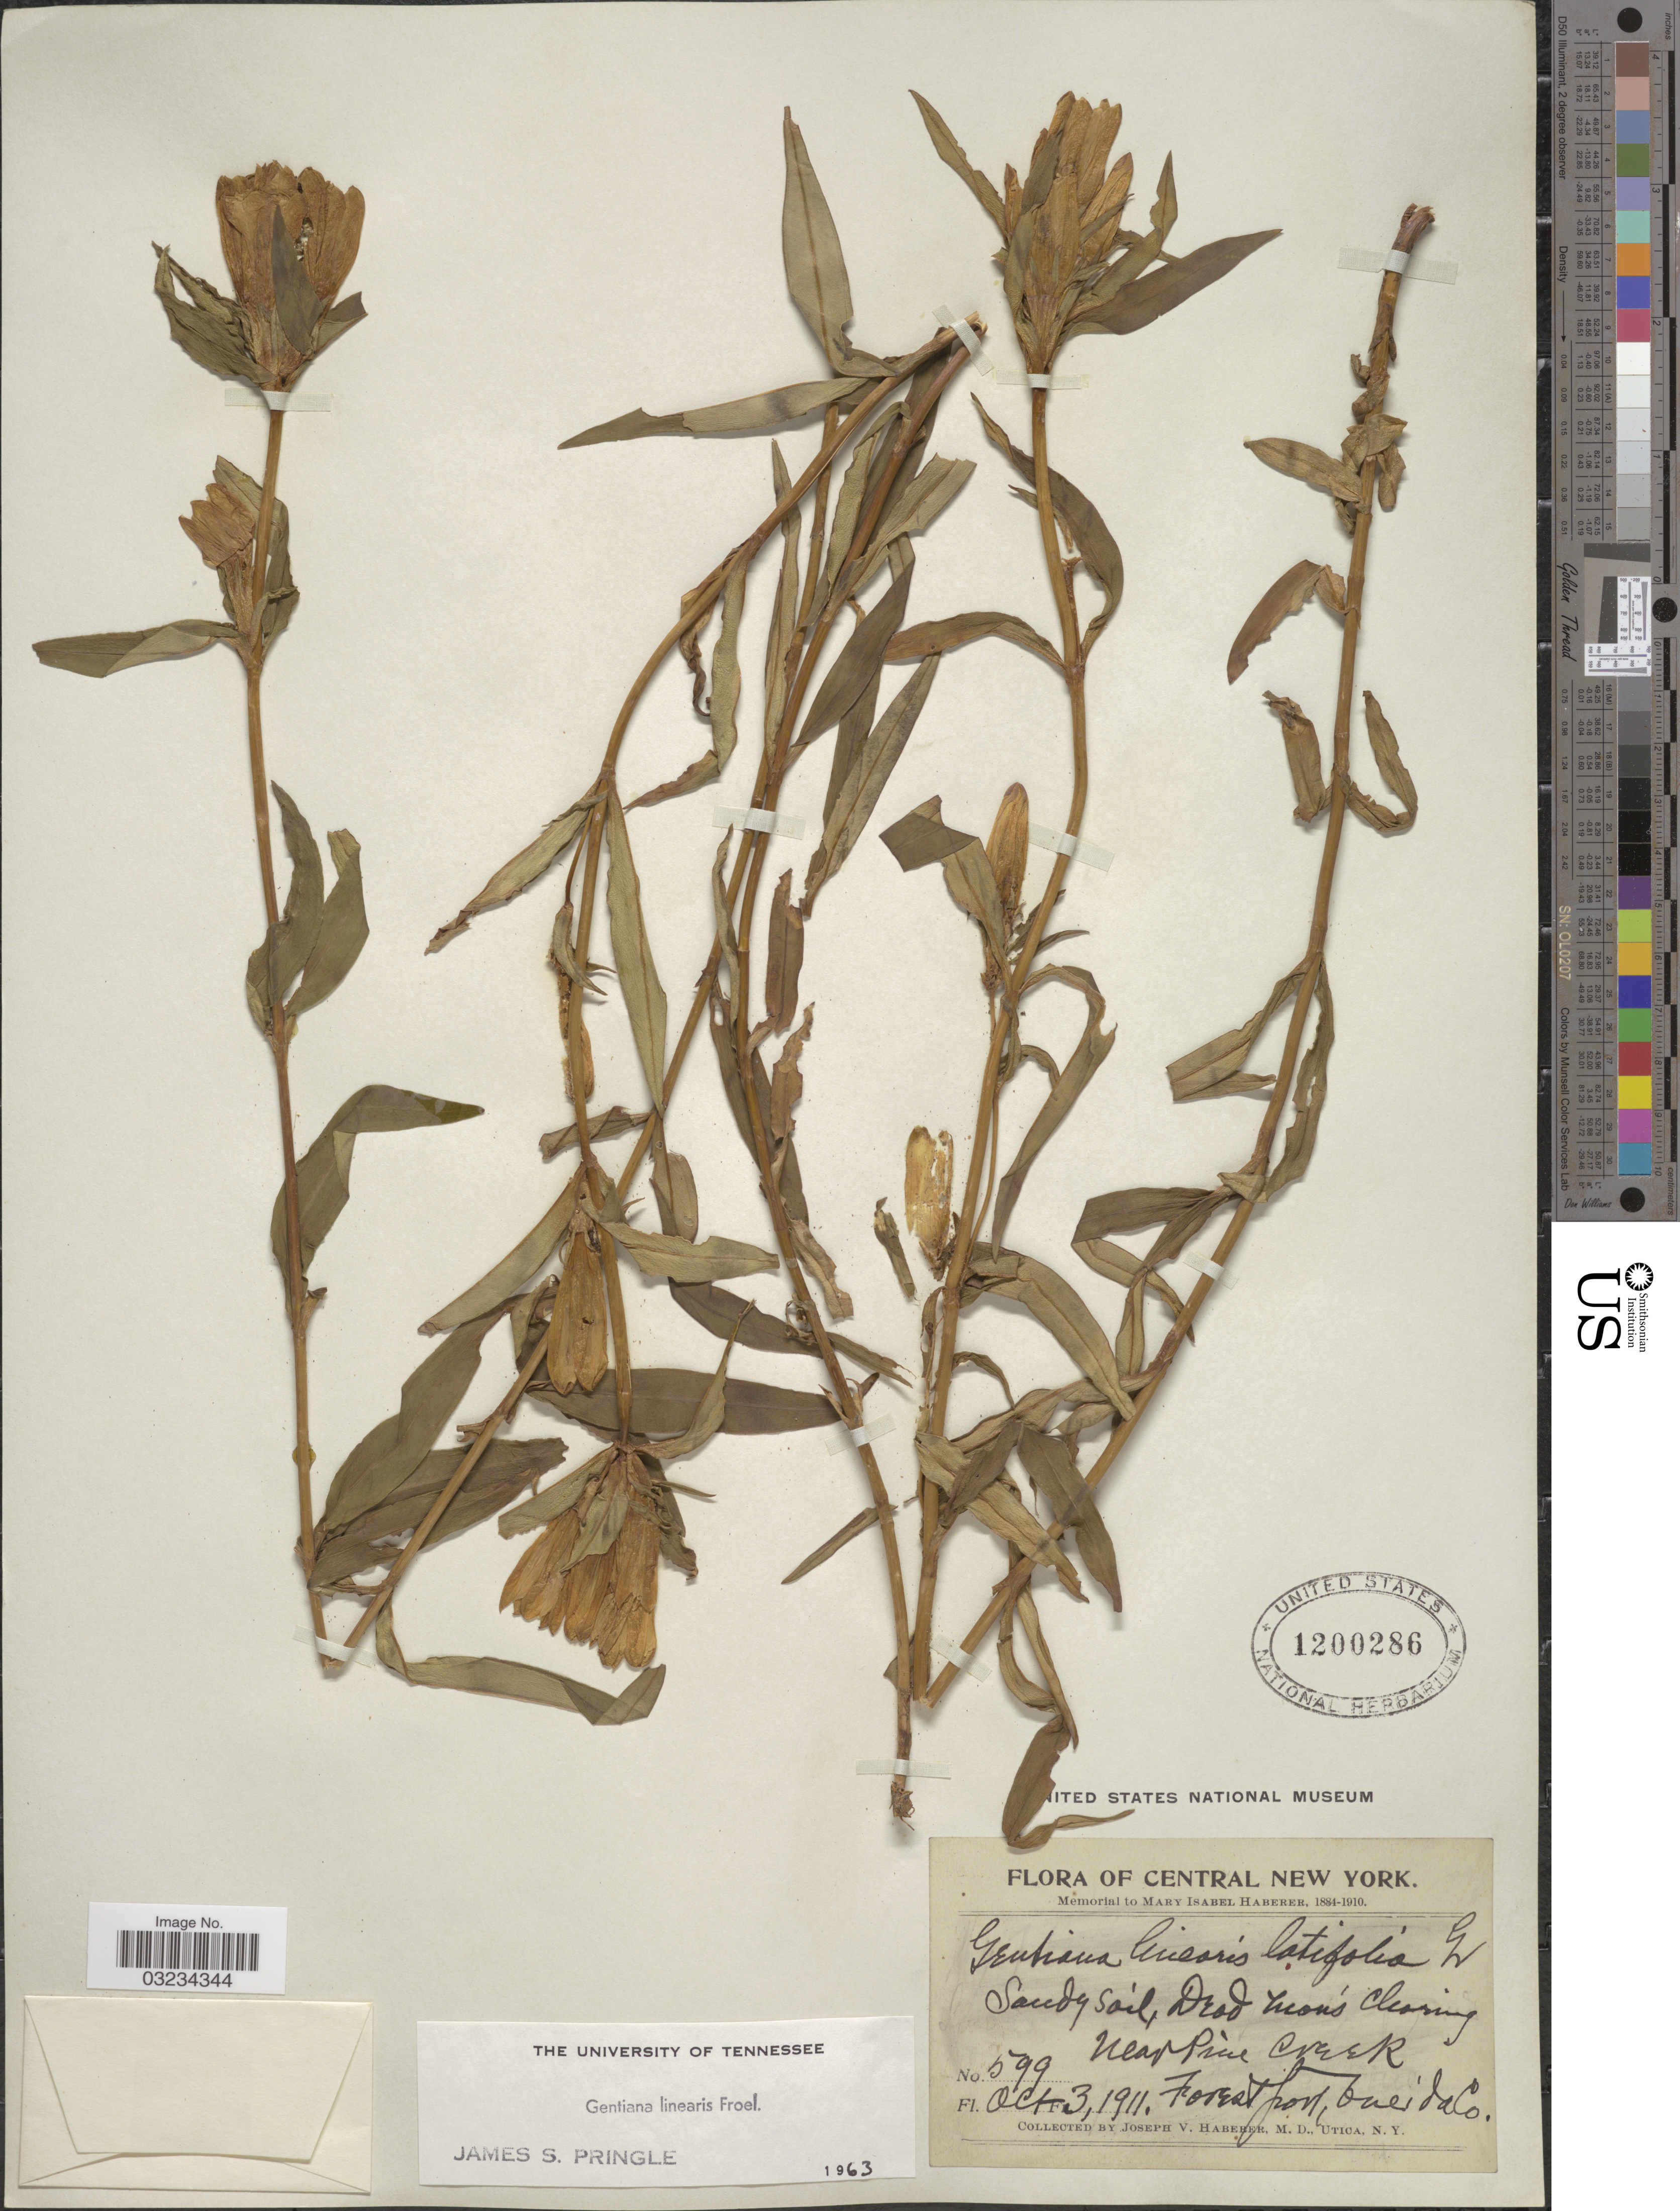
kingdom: Plantae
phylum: Tracheophyta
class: Magnoliopsida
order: Gentianales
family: Gentianaceae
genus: Gentiana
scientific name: Gentiana linearis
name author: Froel.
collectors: J. V. Haberer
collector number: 599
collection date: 1911-10-03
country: United States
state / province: New York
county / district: Oneida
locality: Central New York, Dead Man's Clearing near Pine Creek Forestport, Oneida Co.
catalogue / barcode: US 1200286